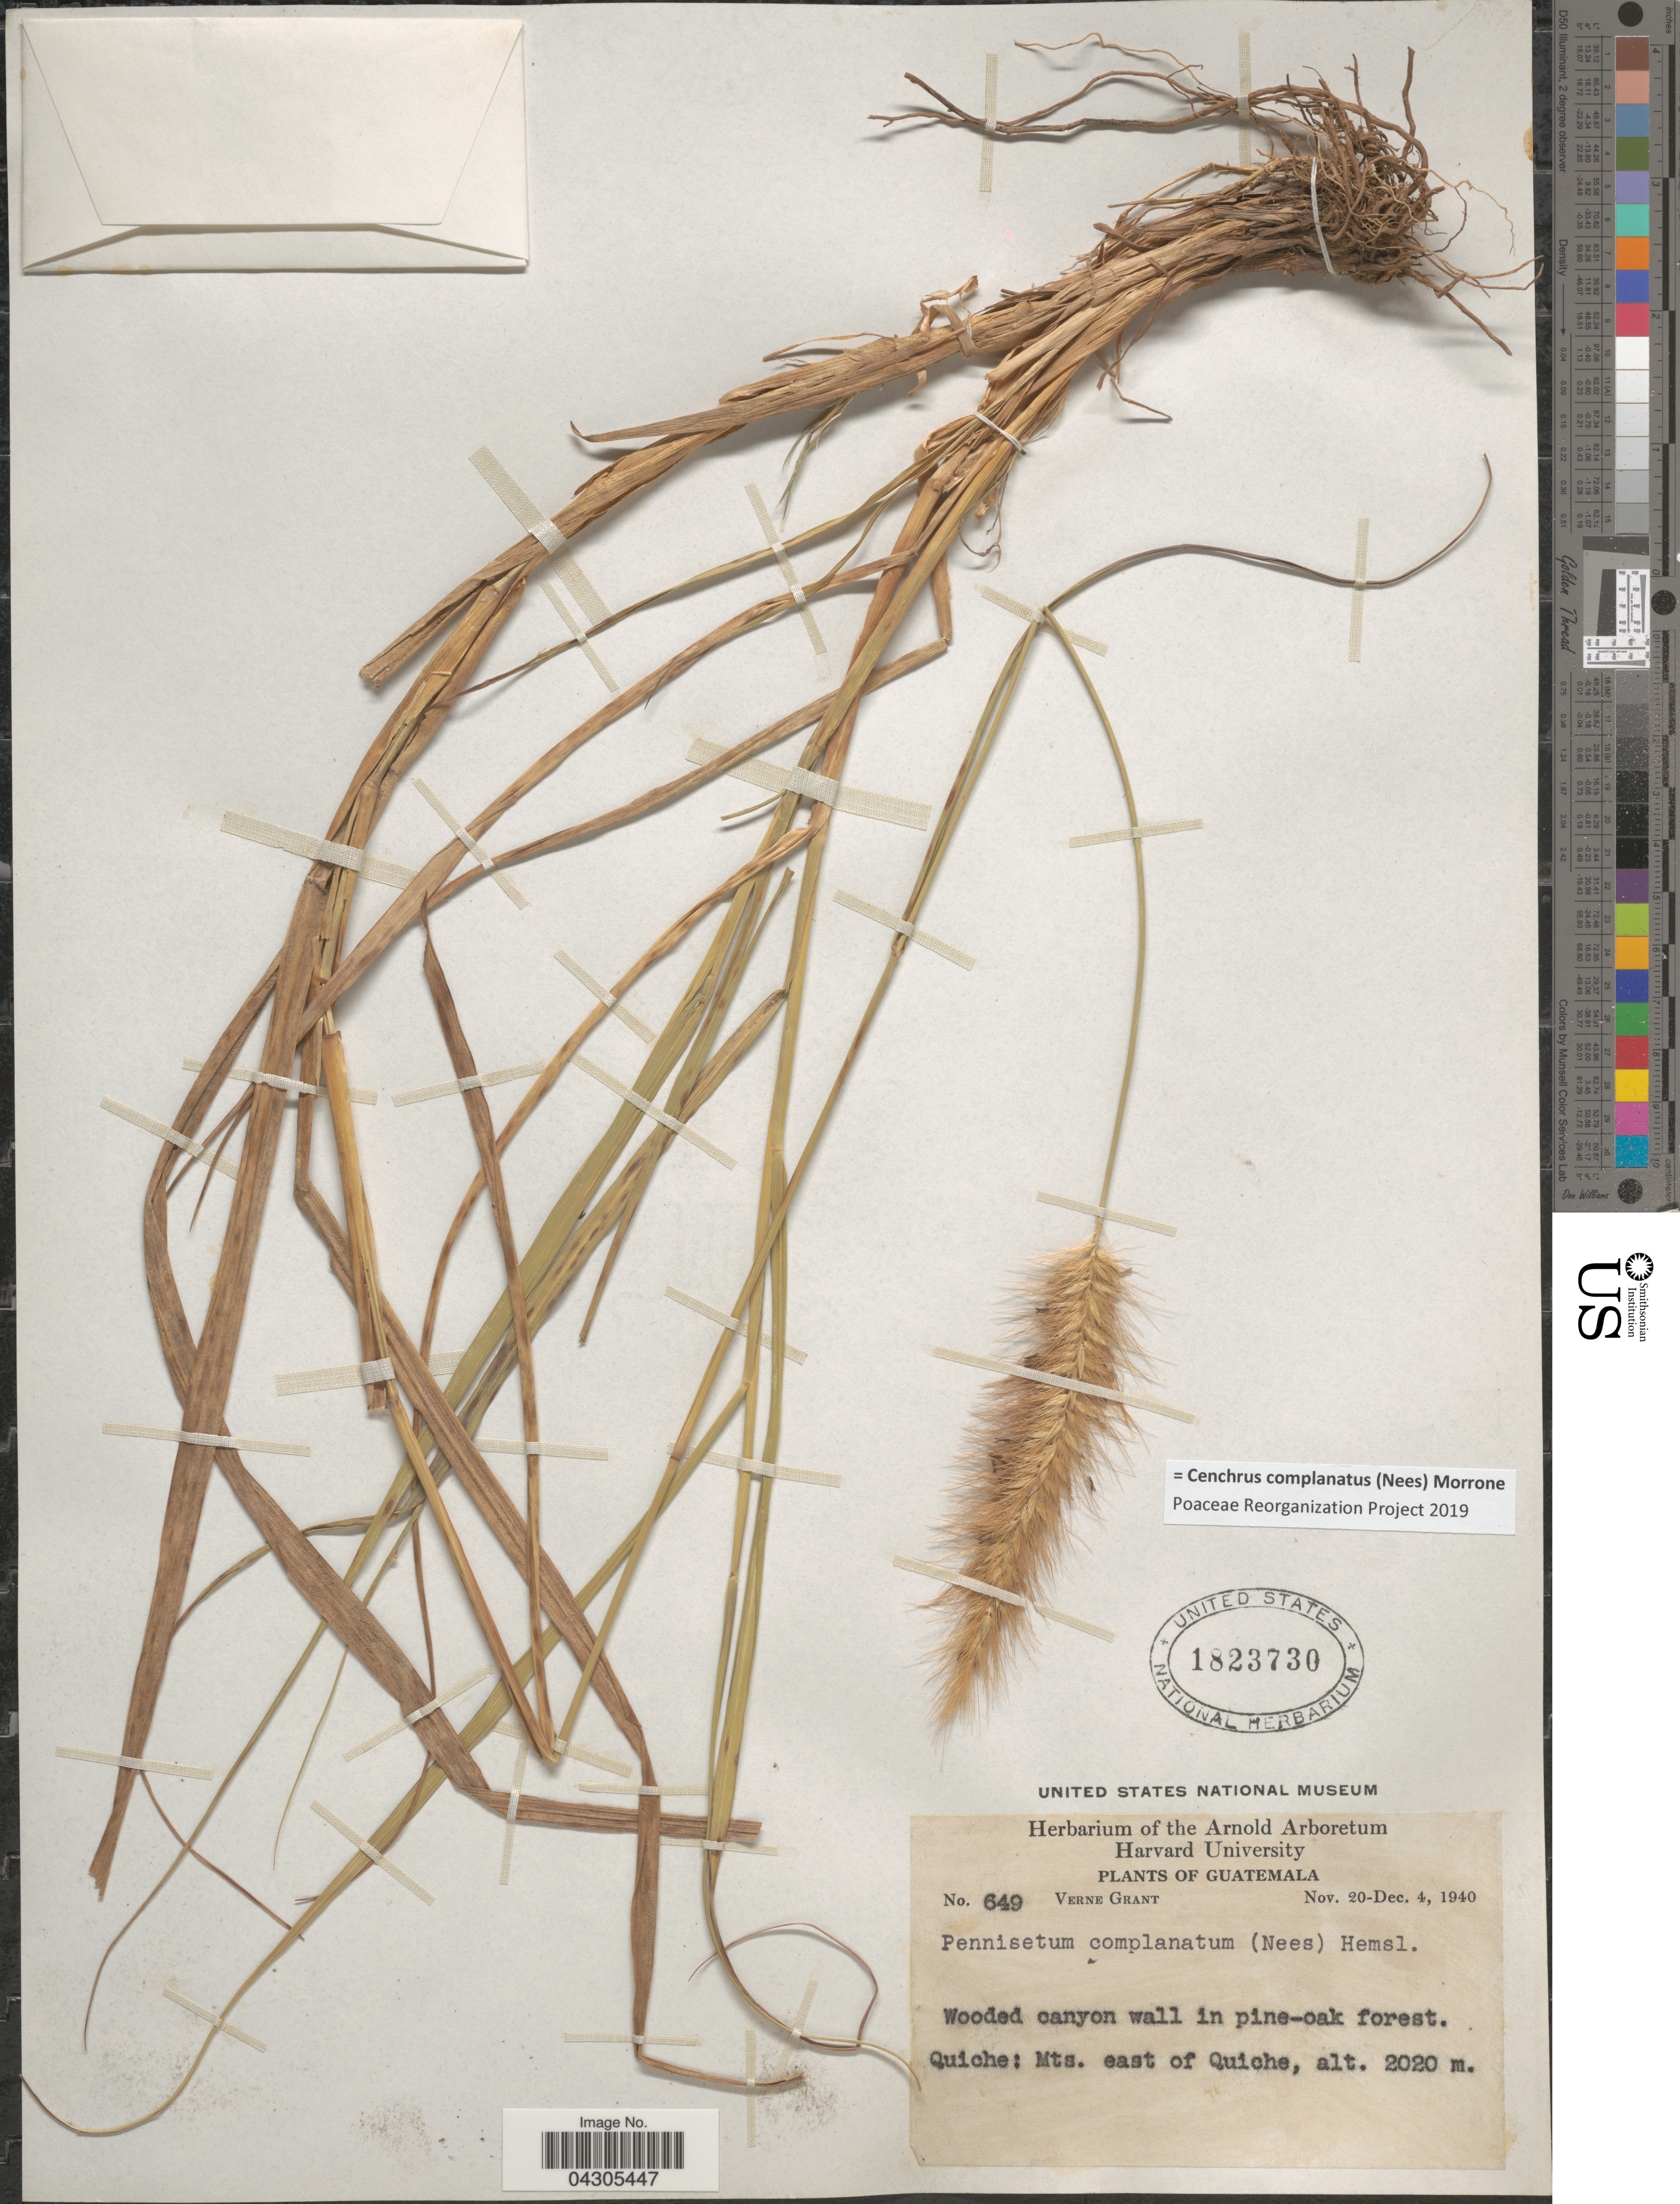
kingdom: Plantae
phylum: Tracheophyta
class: Liliopsida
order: Poales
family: Poaceae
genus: Cenchrus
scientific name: Cenchrus complanatus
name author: (Nees) Morrone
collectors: V. Grant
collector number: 649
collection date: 1940-11-20/1940-12-04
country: Guatemala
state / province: El Quiche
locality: Wooded canyon wall in pine-oak forest. Quiche: Mts. east of Quiche.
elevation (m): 2020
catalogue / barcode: US 1823730